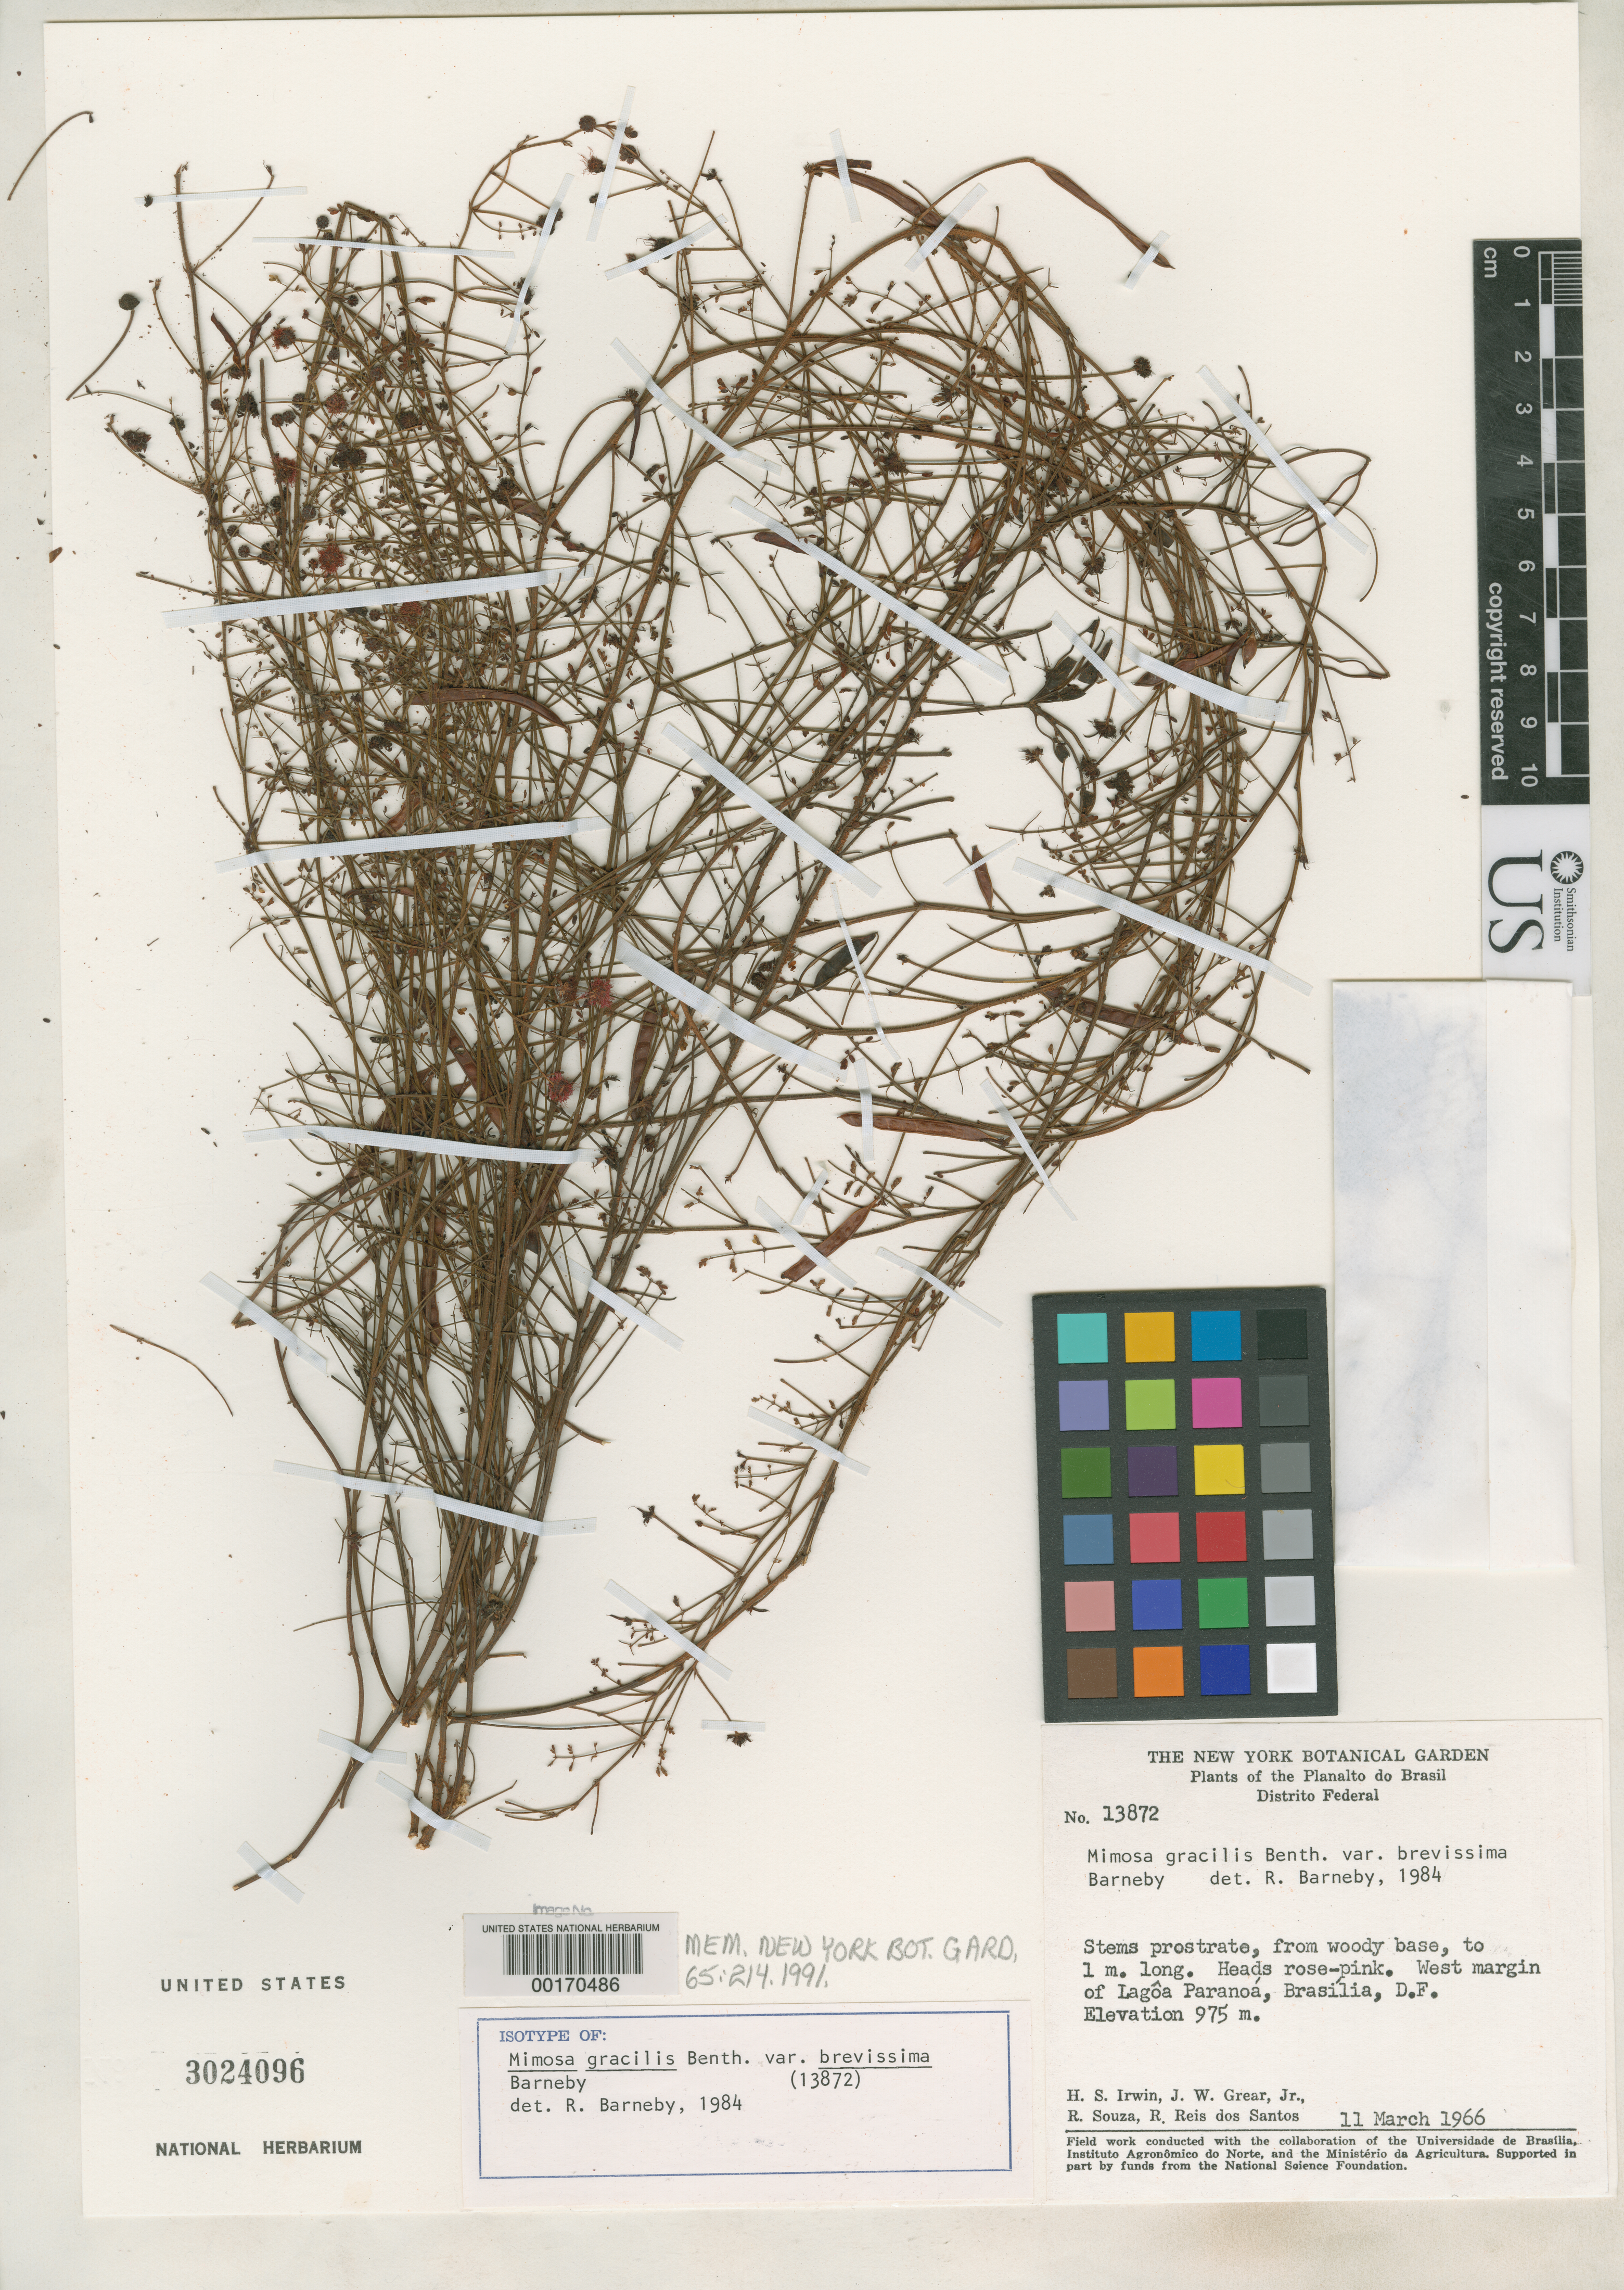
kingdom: Plantae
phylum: Tracheophyta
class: Magnoliopsida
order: Fabales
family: Fabaceae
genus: Mimosa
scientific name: Mimosa gracilis var. brevissima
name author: Barneby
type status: Isotype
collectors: H. Irwin, J. W. Grear, R. Souza & R. G. P. Santos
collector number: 13872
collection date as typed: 11 Mar 1966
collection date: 1966-03-11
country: Brazil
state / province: Distrito Federal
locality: W margin of Lagoa Paranoa, Brasilia.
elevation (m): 975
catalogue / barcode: US 3024096